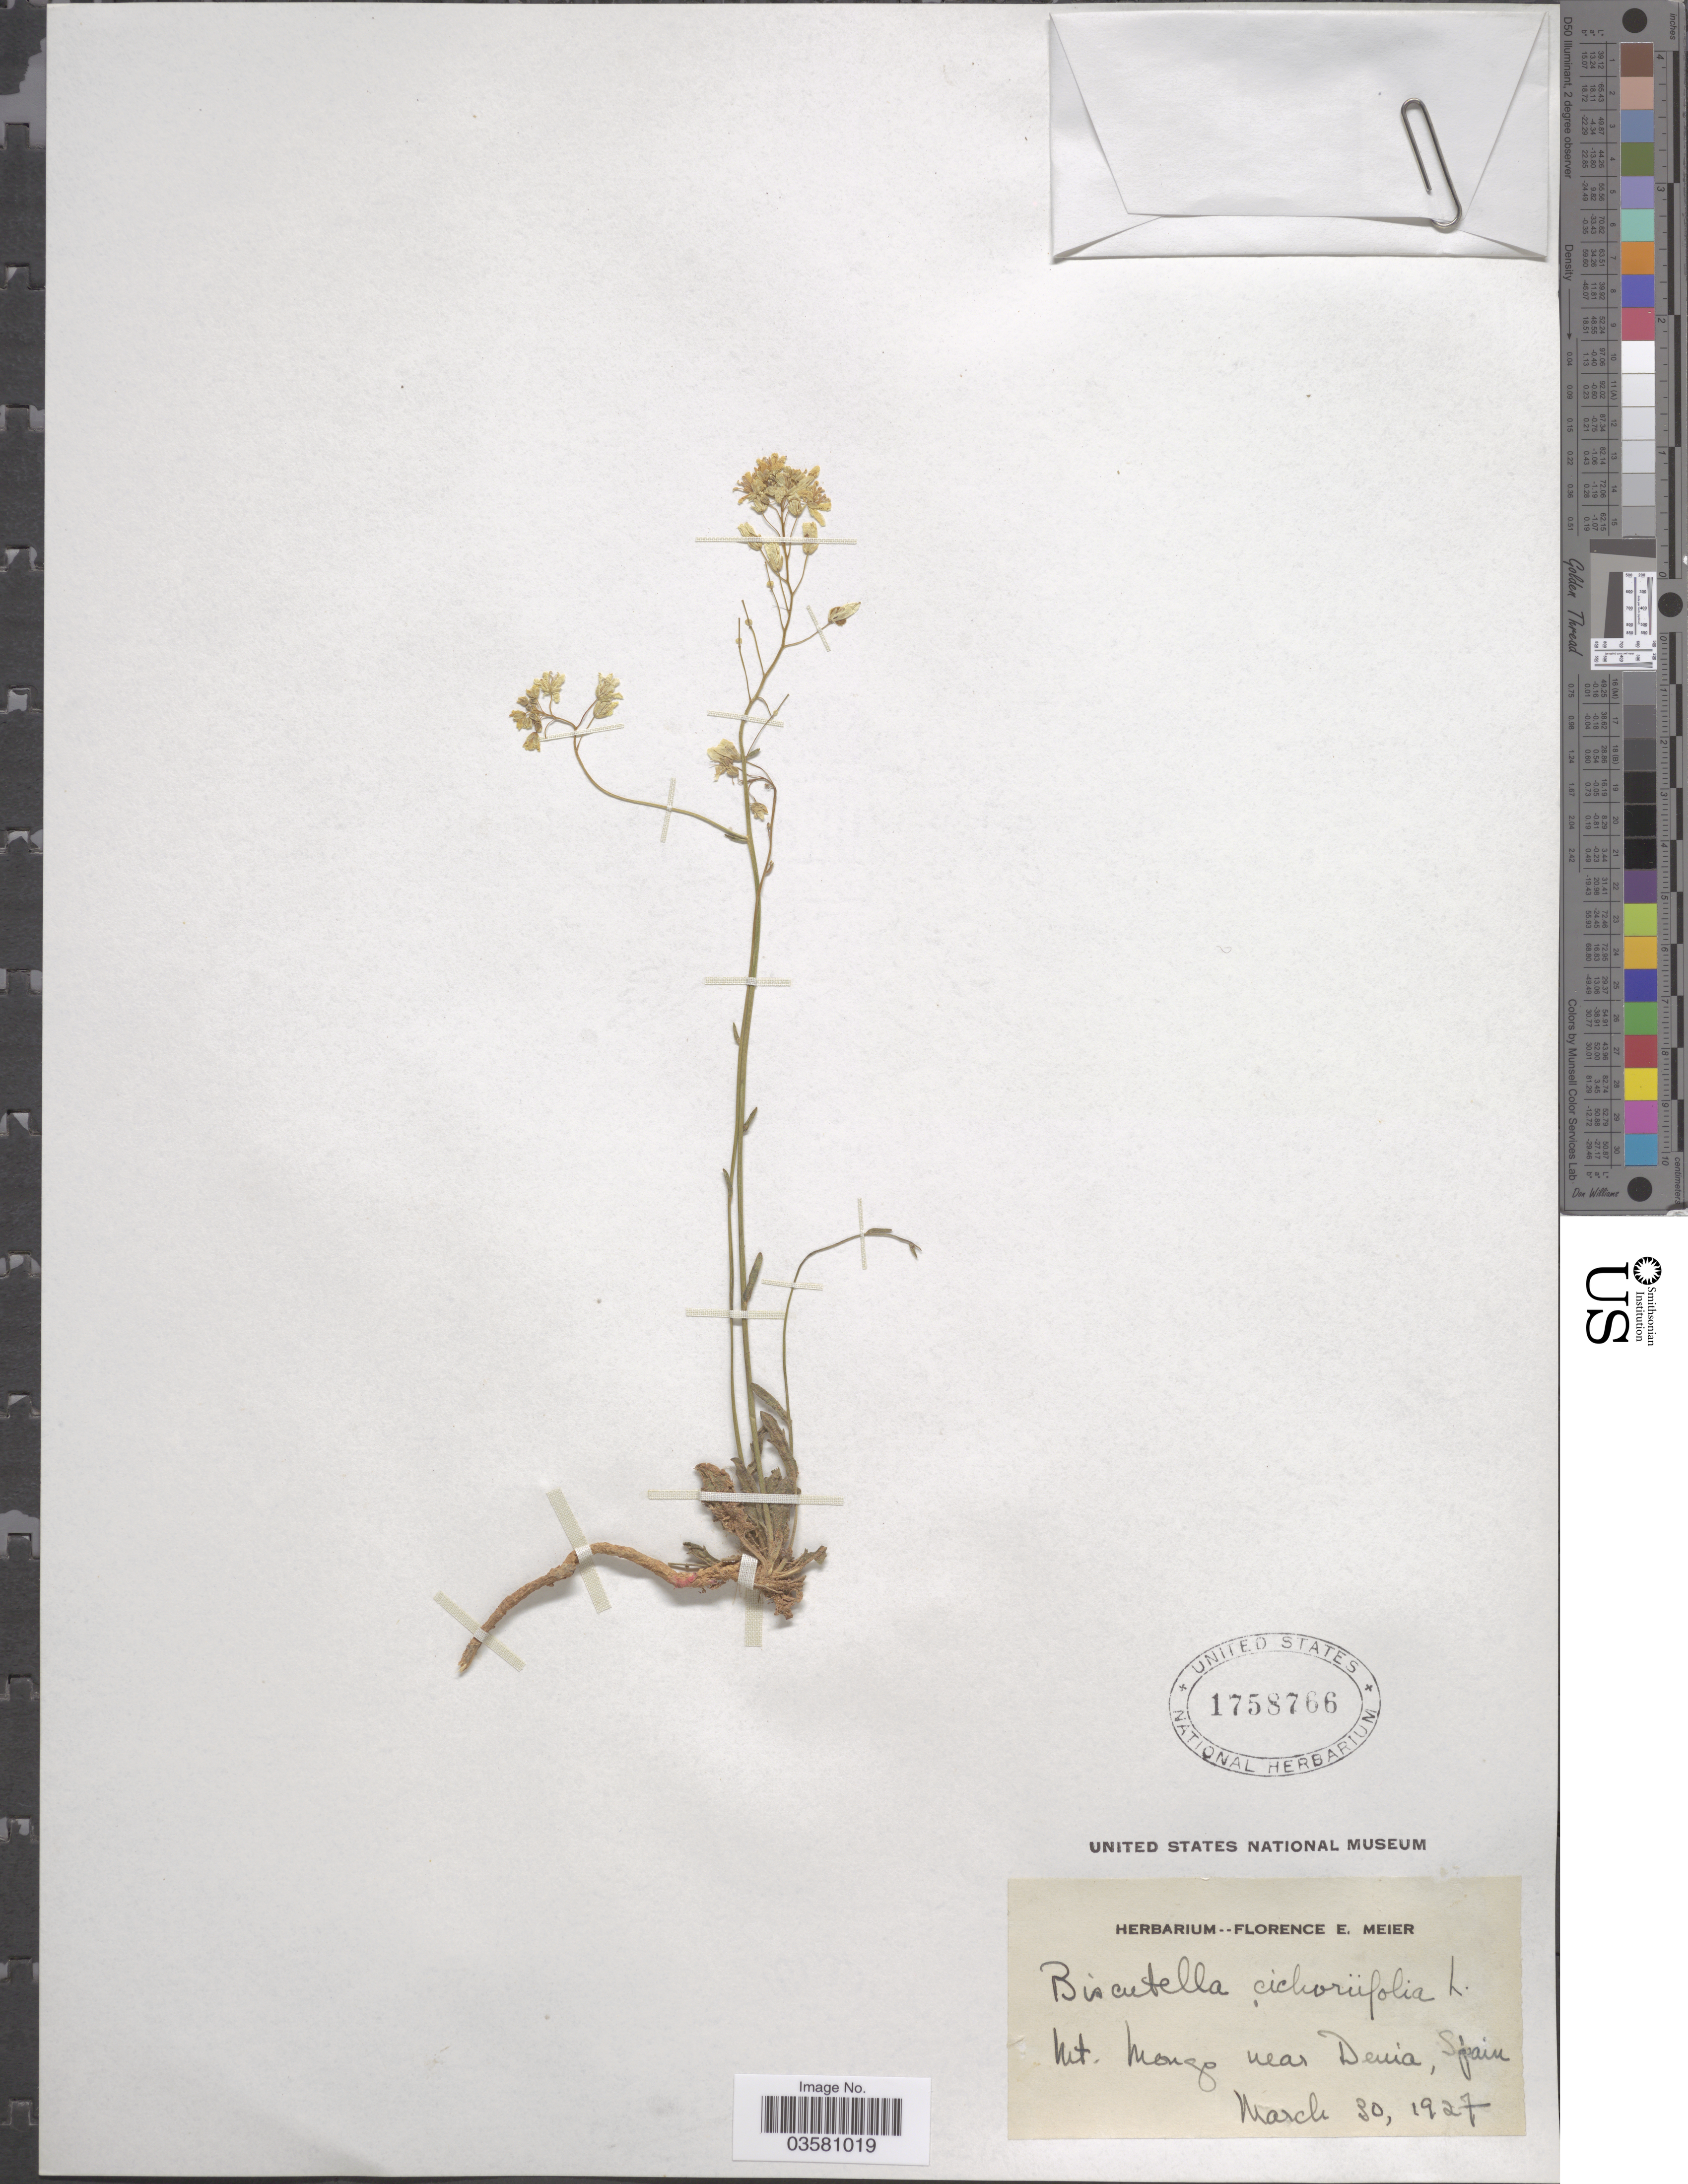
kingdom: Plantae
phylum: Tracheophyta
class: Magnoliopsida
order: Brassicales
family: Brassicaceae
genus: Biscutella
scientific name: Biscutella cichoriifolia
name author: Loisel.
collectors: ex herb. Florence E. Meier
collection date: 1927-03-30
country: Spain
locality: Mt. Mongo near Denia.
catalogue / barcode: US 1758766